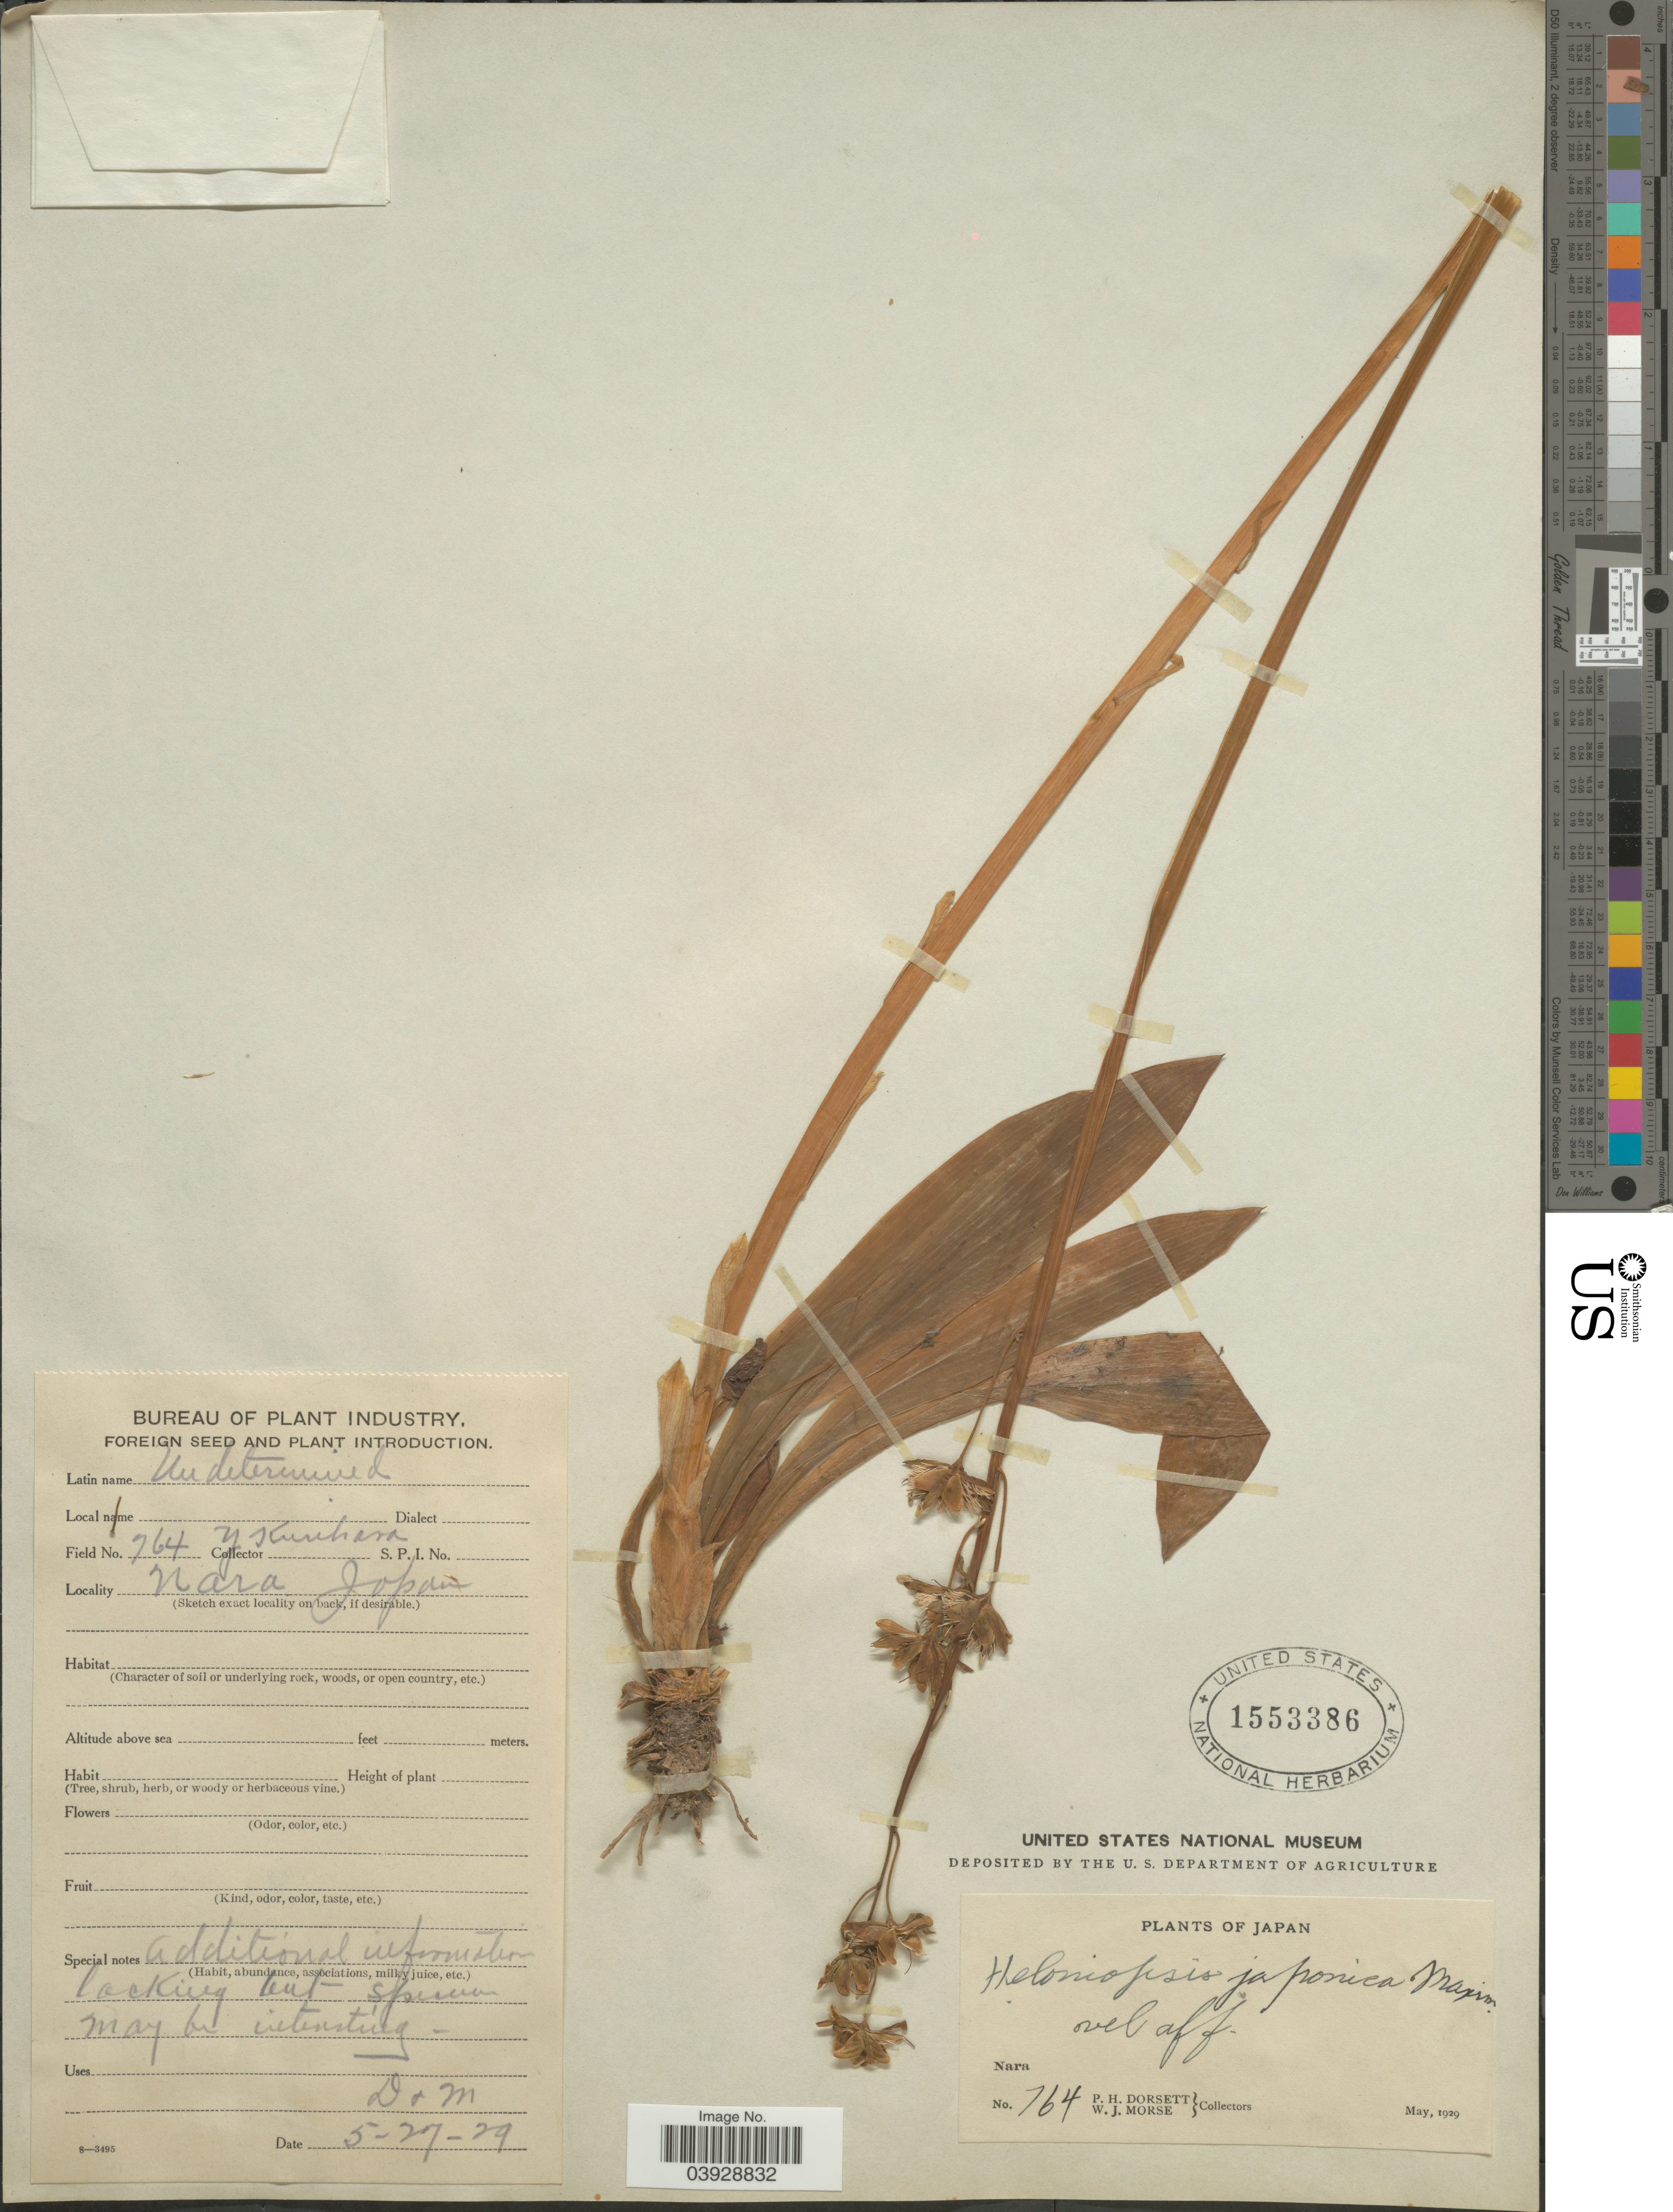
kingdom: Plantae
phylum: Tracheophyta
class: Liliopsida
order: Liliales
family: Melanthiaceae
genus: Heloniopsis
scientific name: Heloniopsis orientalis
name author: (Thunb.) C. Tanaka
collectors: P. H. Dorsett & W. J. Morse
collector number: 764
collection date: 1929-05-27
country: Japan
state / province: Nara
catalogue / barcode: US 1553386